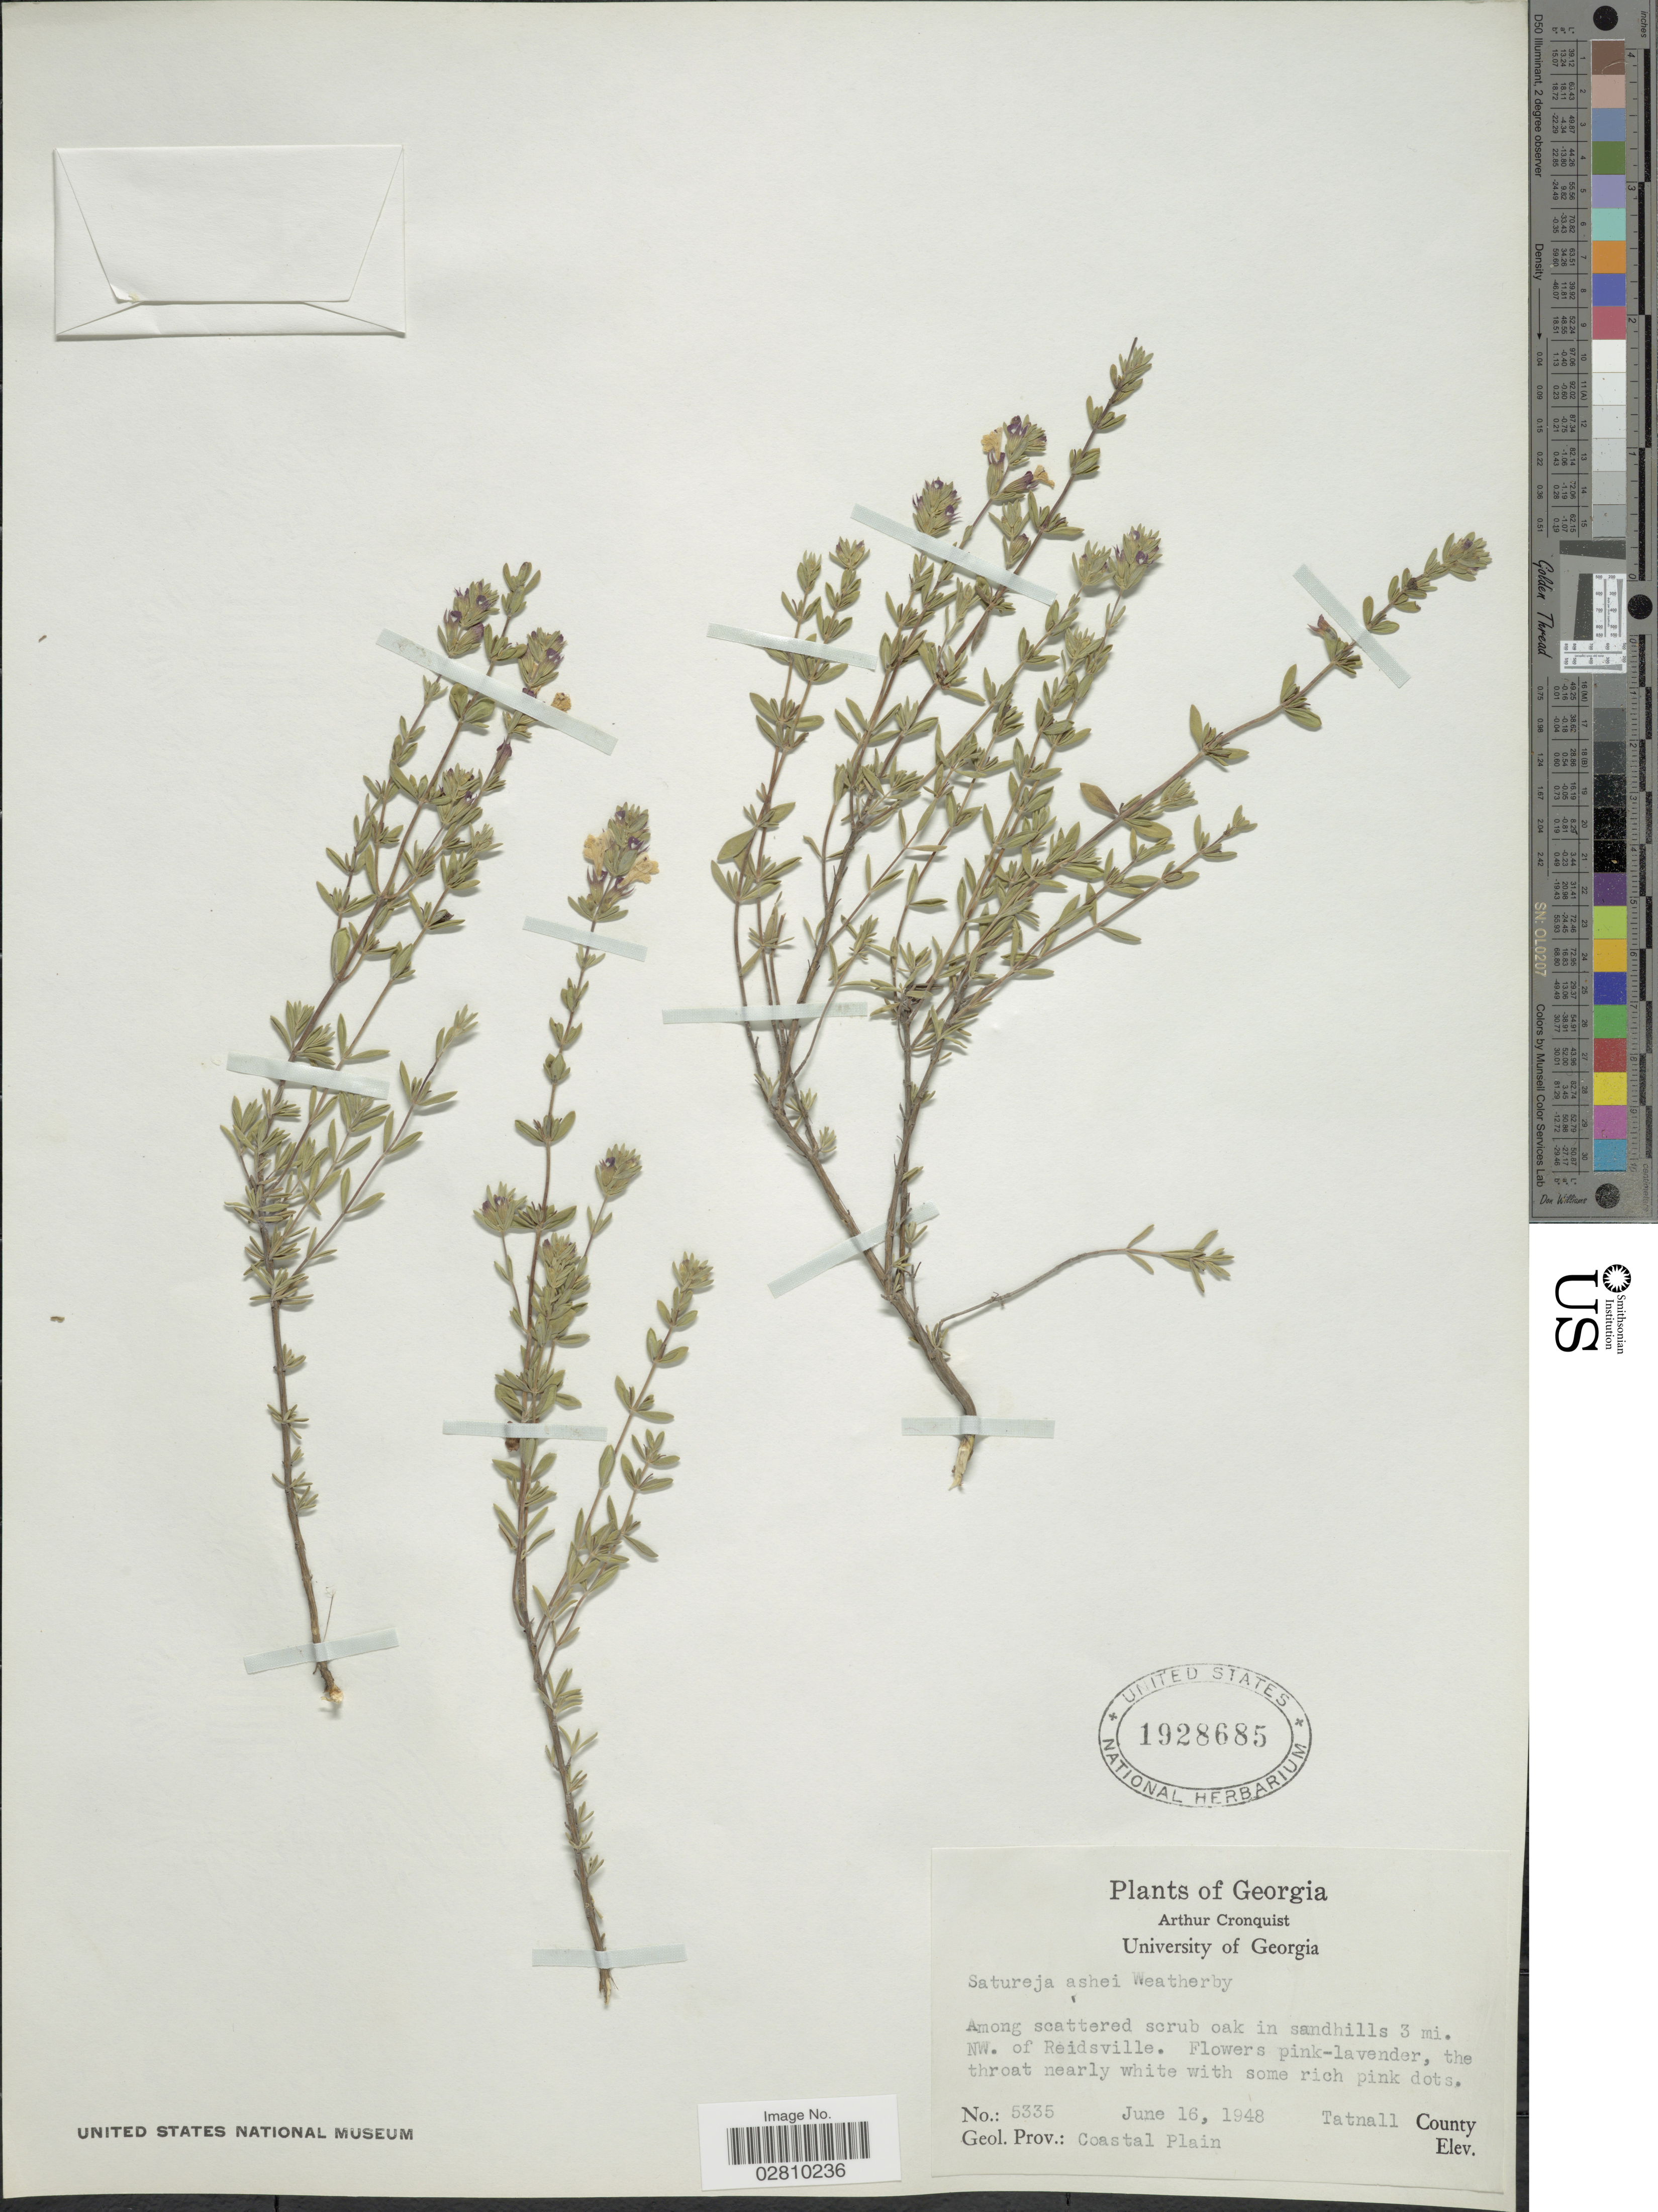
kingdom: Plantae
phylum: Tracheophyta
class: Magnoliopsida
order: Lamiales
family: Lamiaceae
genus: Clinopodium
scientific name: Clinopodium ashei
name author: (Weath.) Small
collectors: A. J. Cronquist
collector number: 5335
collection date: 1948-06-16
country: United States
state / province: Georgia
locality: Among scattered scrub oak in sandhills 3 mi. NW. of Reidsville. Tatnall County.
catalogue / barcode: US 1928685